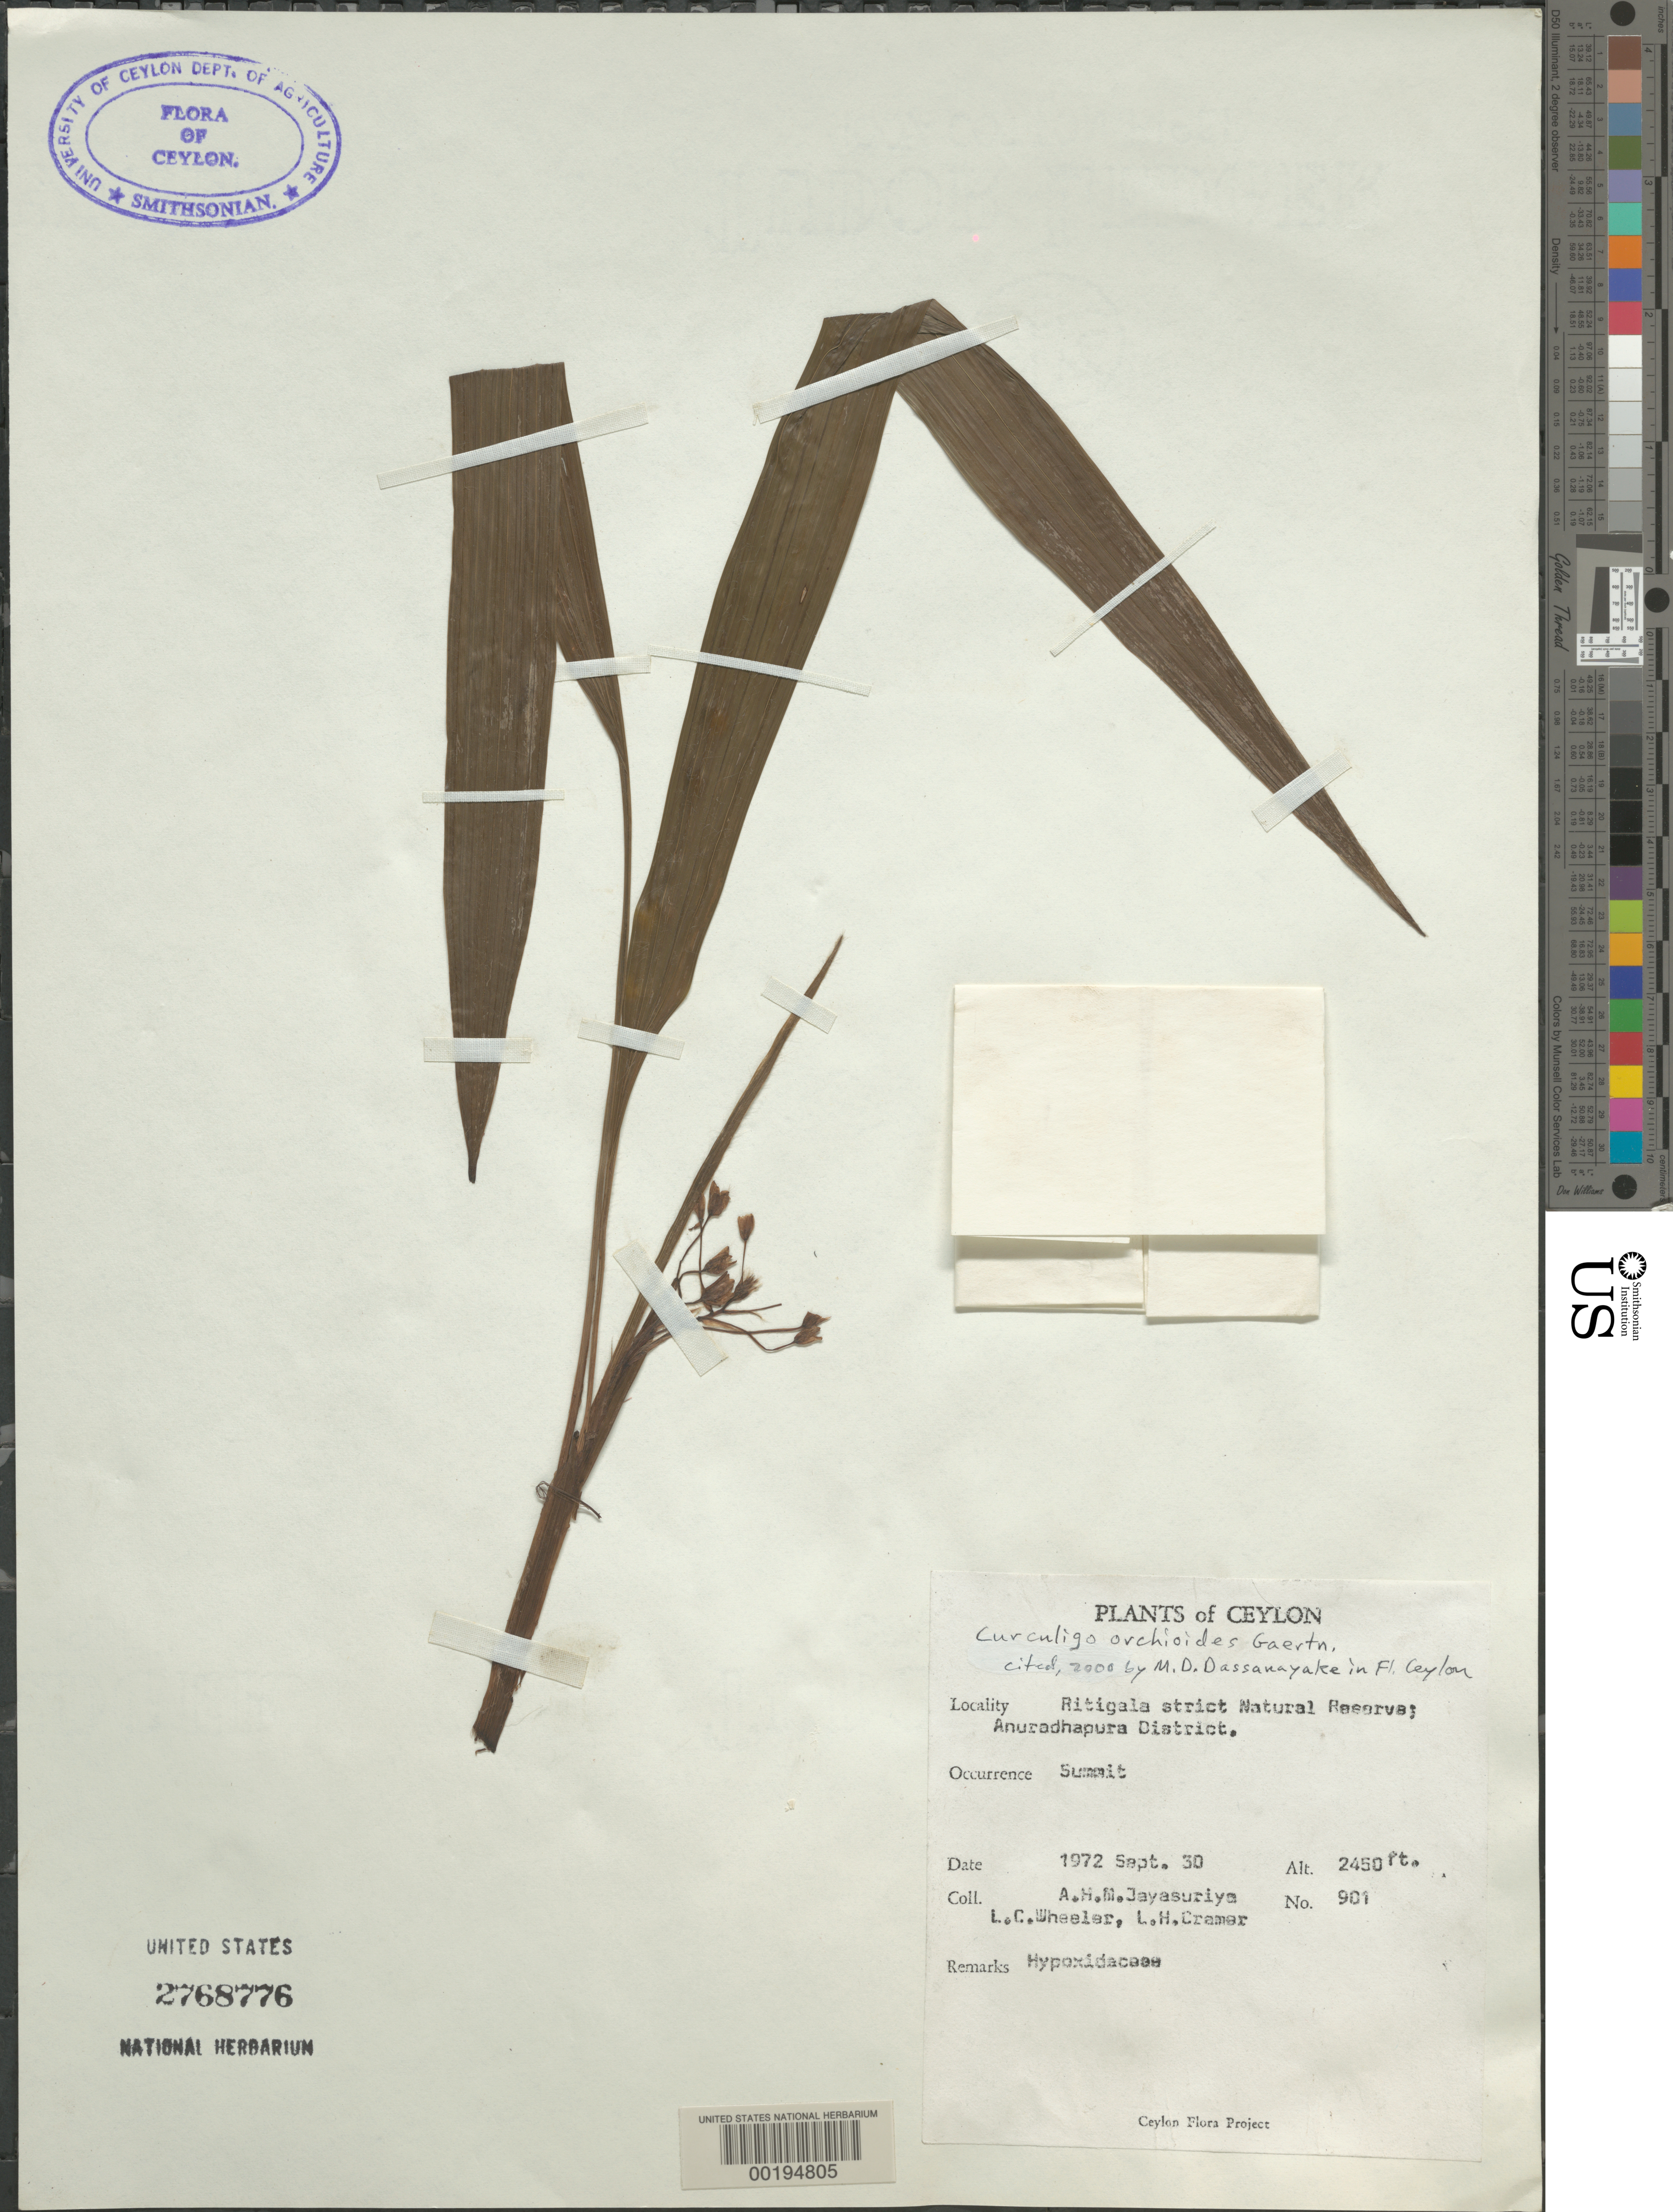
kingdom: Plantae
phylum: Tracheophyta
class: Liliopsida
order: Asparagales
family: Hypoxidaceae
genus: Curculigo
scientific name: Curculigo orchioides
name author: Gaertn.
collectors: A. H. Jayasuriya, L. C. Wheeler & L. H. Cramer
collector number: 901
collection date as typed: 30 Sep 1972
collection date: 1972-09-30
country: Sri Lanka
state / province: North Central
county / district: Anuradhapura Dist.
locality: Ritigala strict natural reserve; summit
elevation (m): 2450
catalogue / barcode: US 2768776